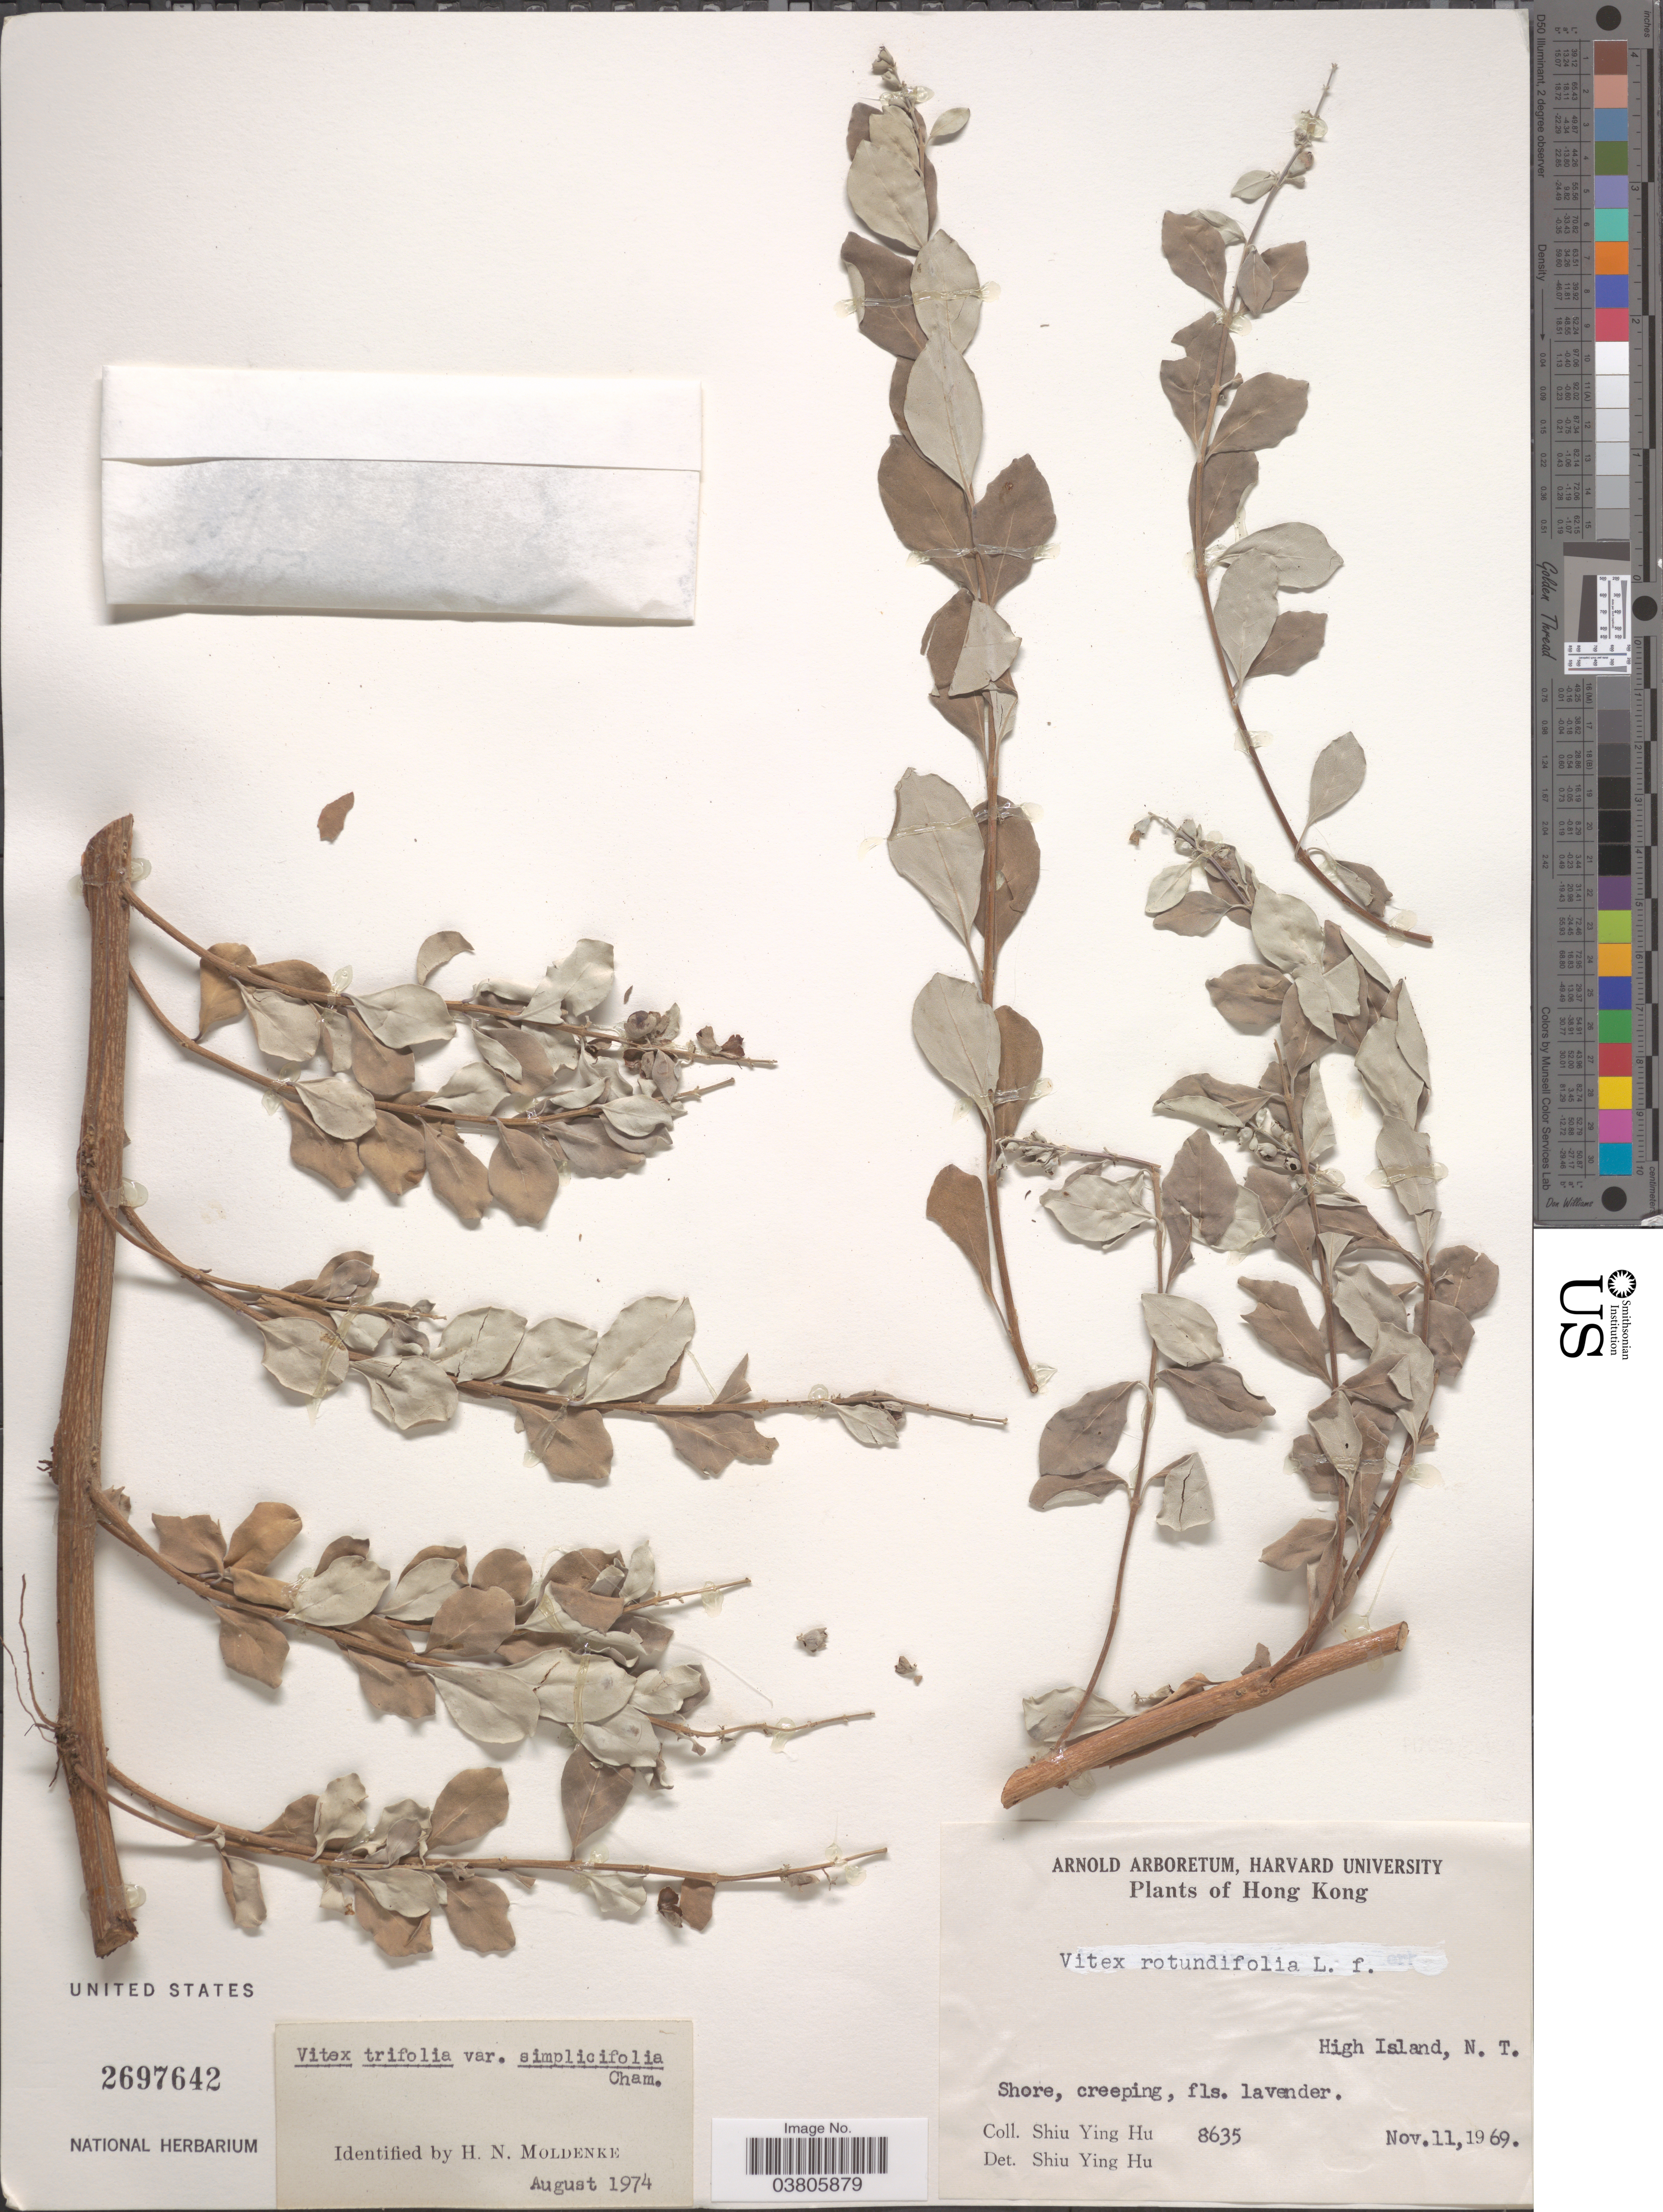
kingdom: Plantae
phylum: Tracheophyta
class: Magnoliopsida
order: Lamiales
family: Lamiaceae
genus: Vitex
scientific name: Vitex negundo var. simplicifolia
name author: D.K. Zang & J.W. Sun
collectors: S. Y. Hu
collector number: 8635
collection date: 1969-11-11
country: China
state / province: Hong Kong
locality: High Island, N. T.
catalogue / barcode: US 2697642